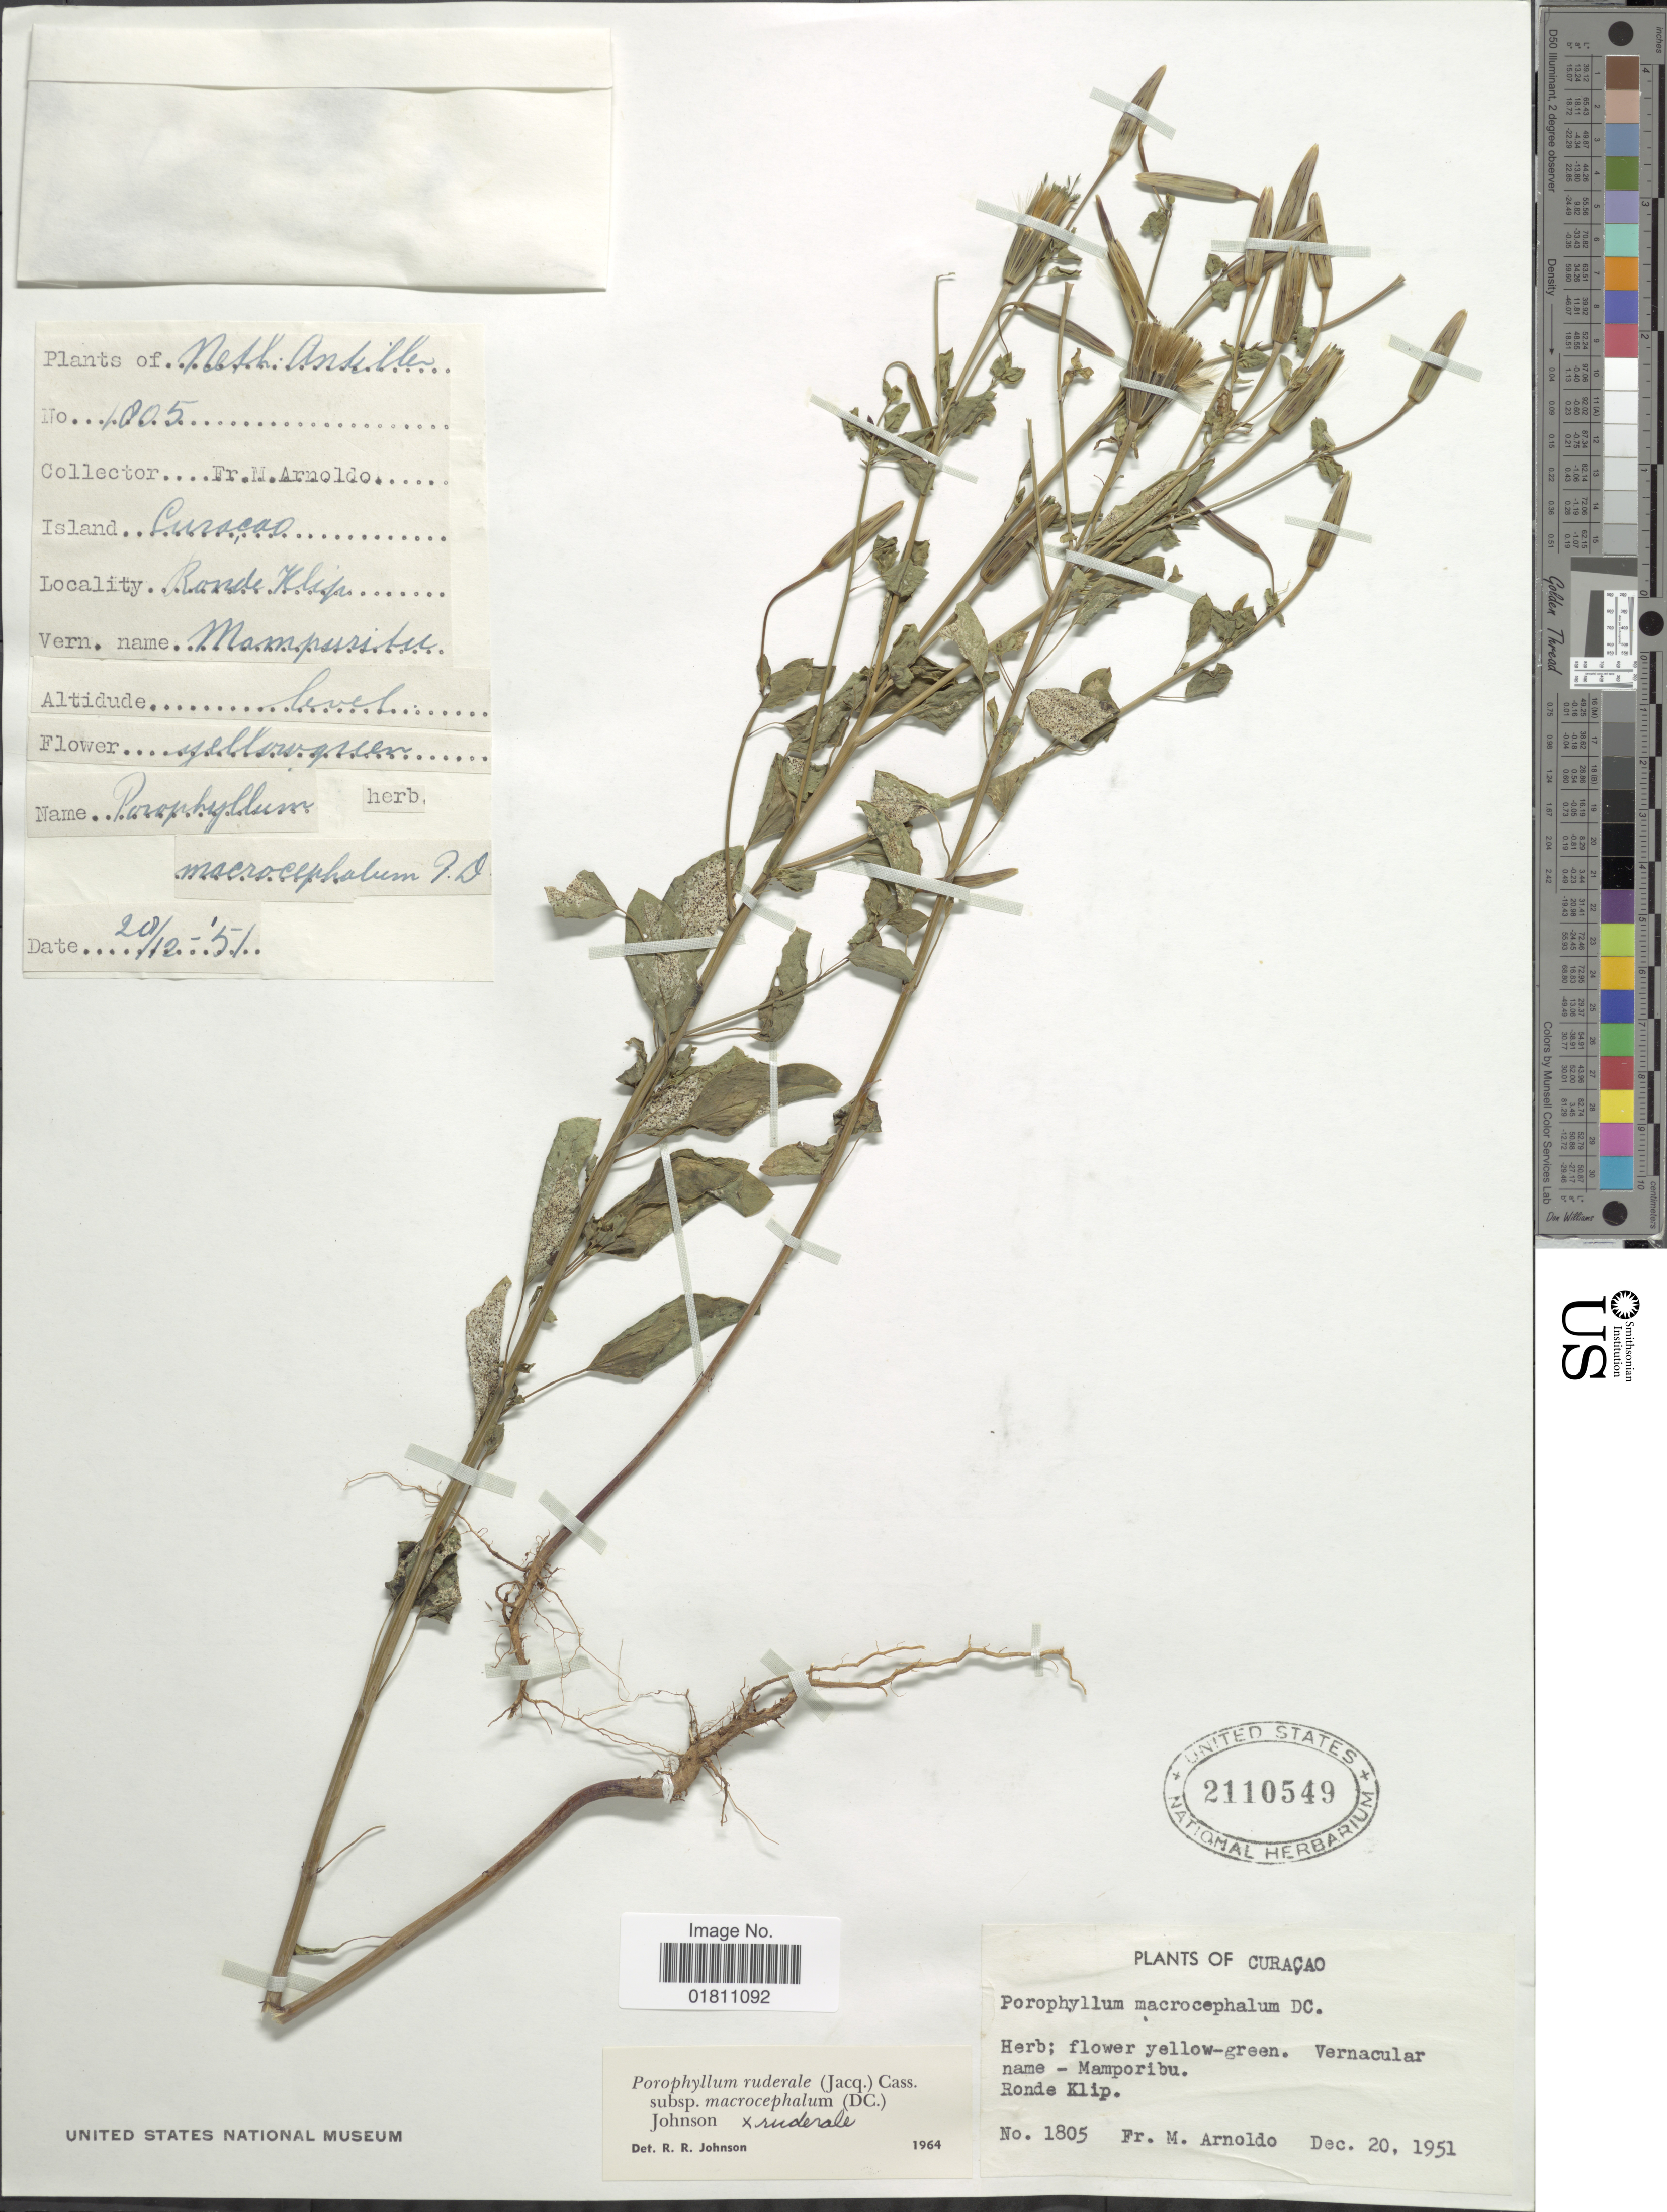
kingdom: Plantae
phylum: Tracheophyta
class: Magnoliopsida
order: Asterales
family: Asteraceae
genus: Porophyllum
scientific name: Porophyllum ruderale subsp. macrocephalum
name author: (DC.) R.R. Johnson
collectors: N. Arnoldo-Broeders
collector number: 1805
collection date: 1951-12-20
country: Curaçao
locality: Curaçao, Ronde Klip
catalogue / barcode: US 2110549